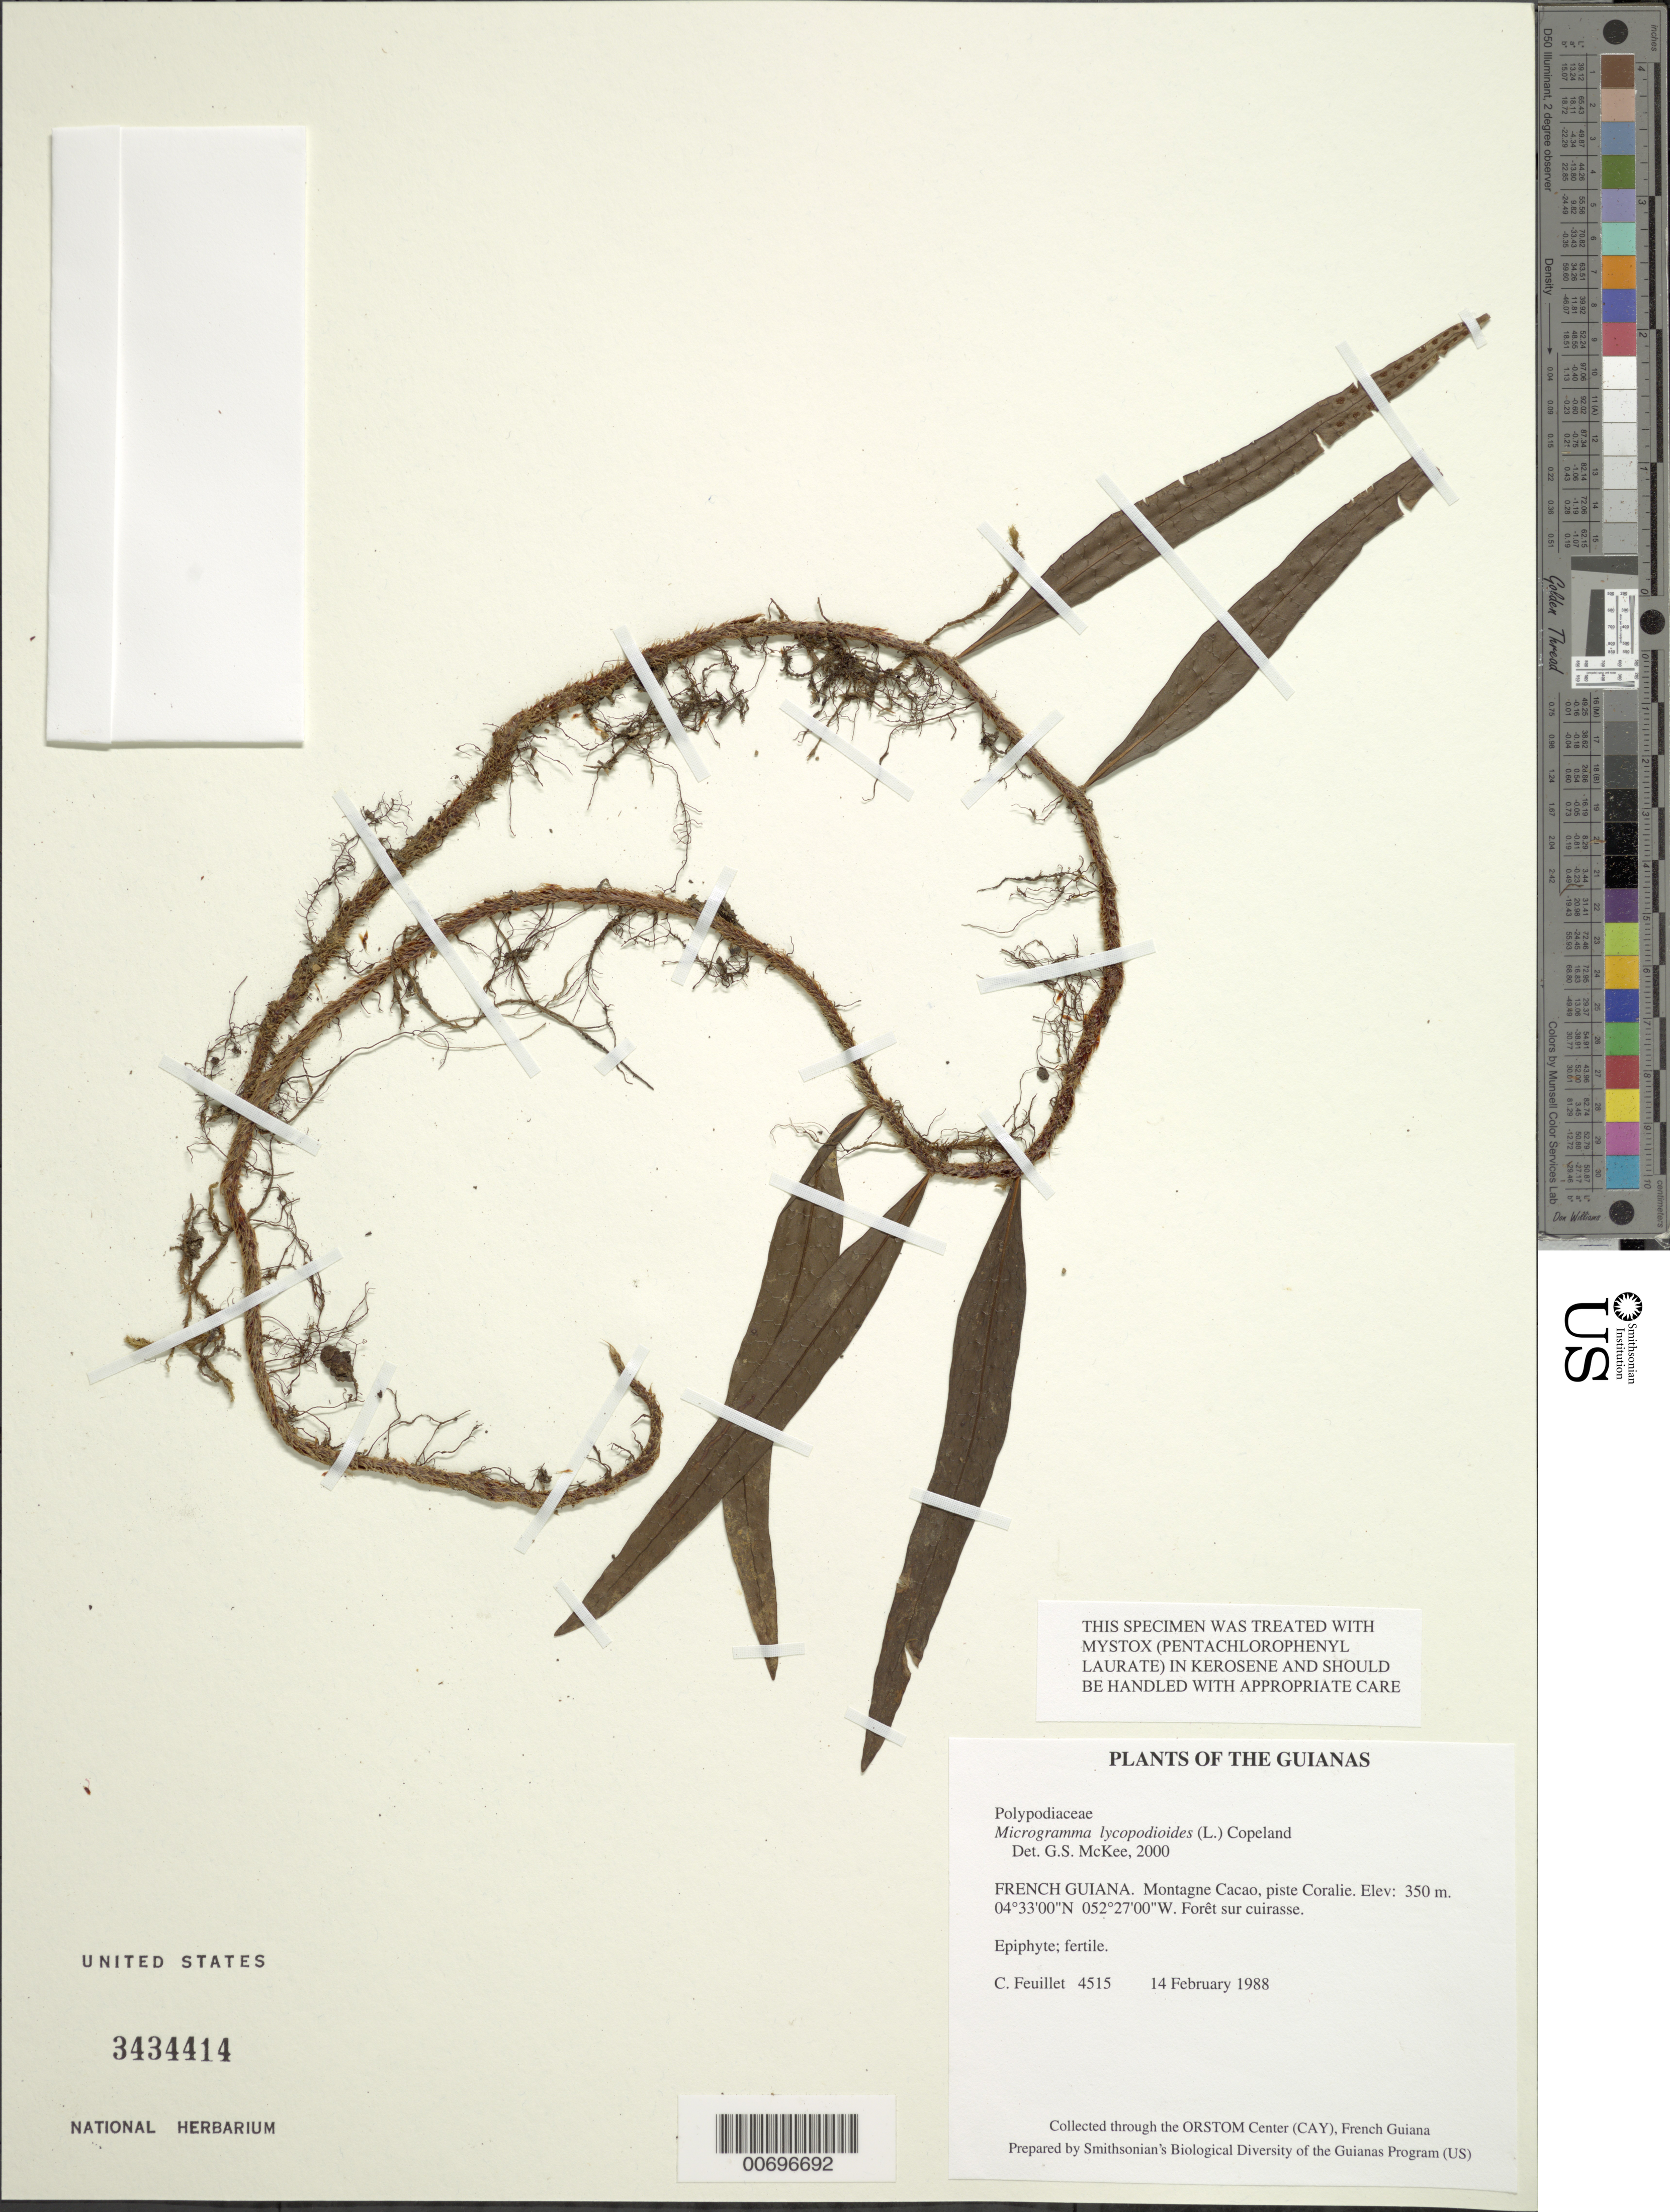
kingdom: Plantae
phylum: Tracheophyta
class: Polypodiopsida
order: Polypodiales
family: Polypodiaceae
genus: Microgramma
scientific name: Microgramma lycopodioides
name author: (L.) Copel.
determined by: McKee, G. S., (US), NMNH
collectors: C. Feuillet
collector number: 4515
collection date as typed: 14 Feb 1988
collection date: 1988-02-14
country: French Guiana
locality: Montagne Cacao, piste Coralie - Bassin de la Comté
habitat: Forêt sur cuirasse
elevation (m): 350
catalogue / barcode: US 3434414